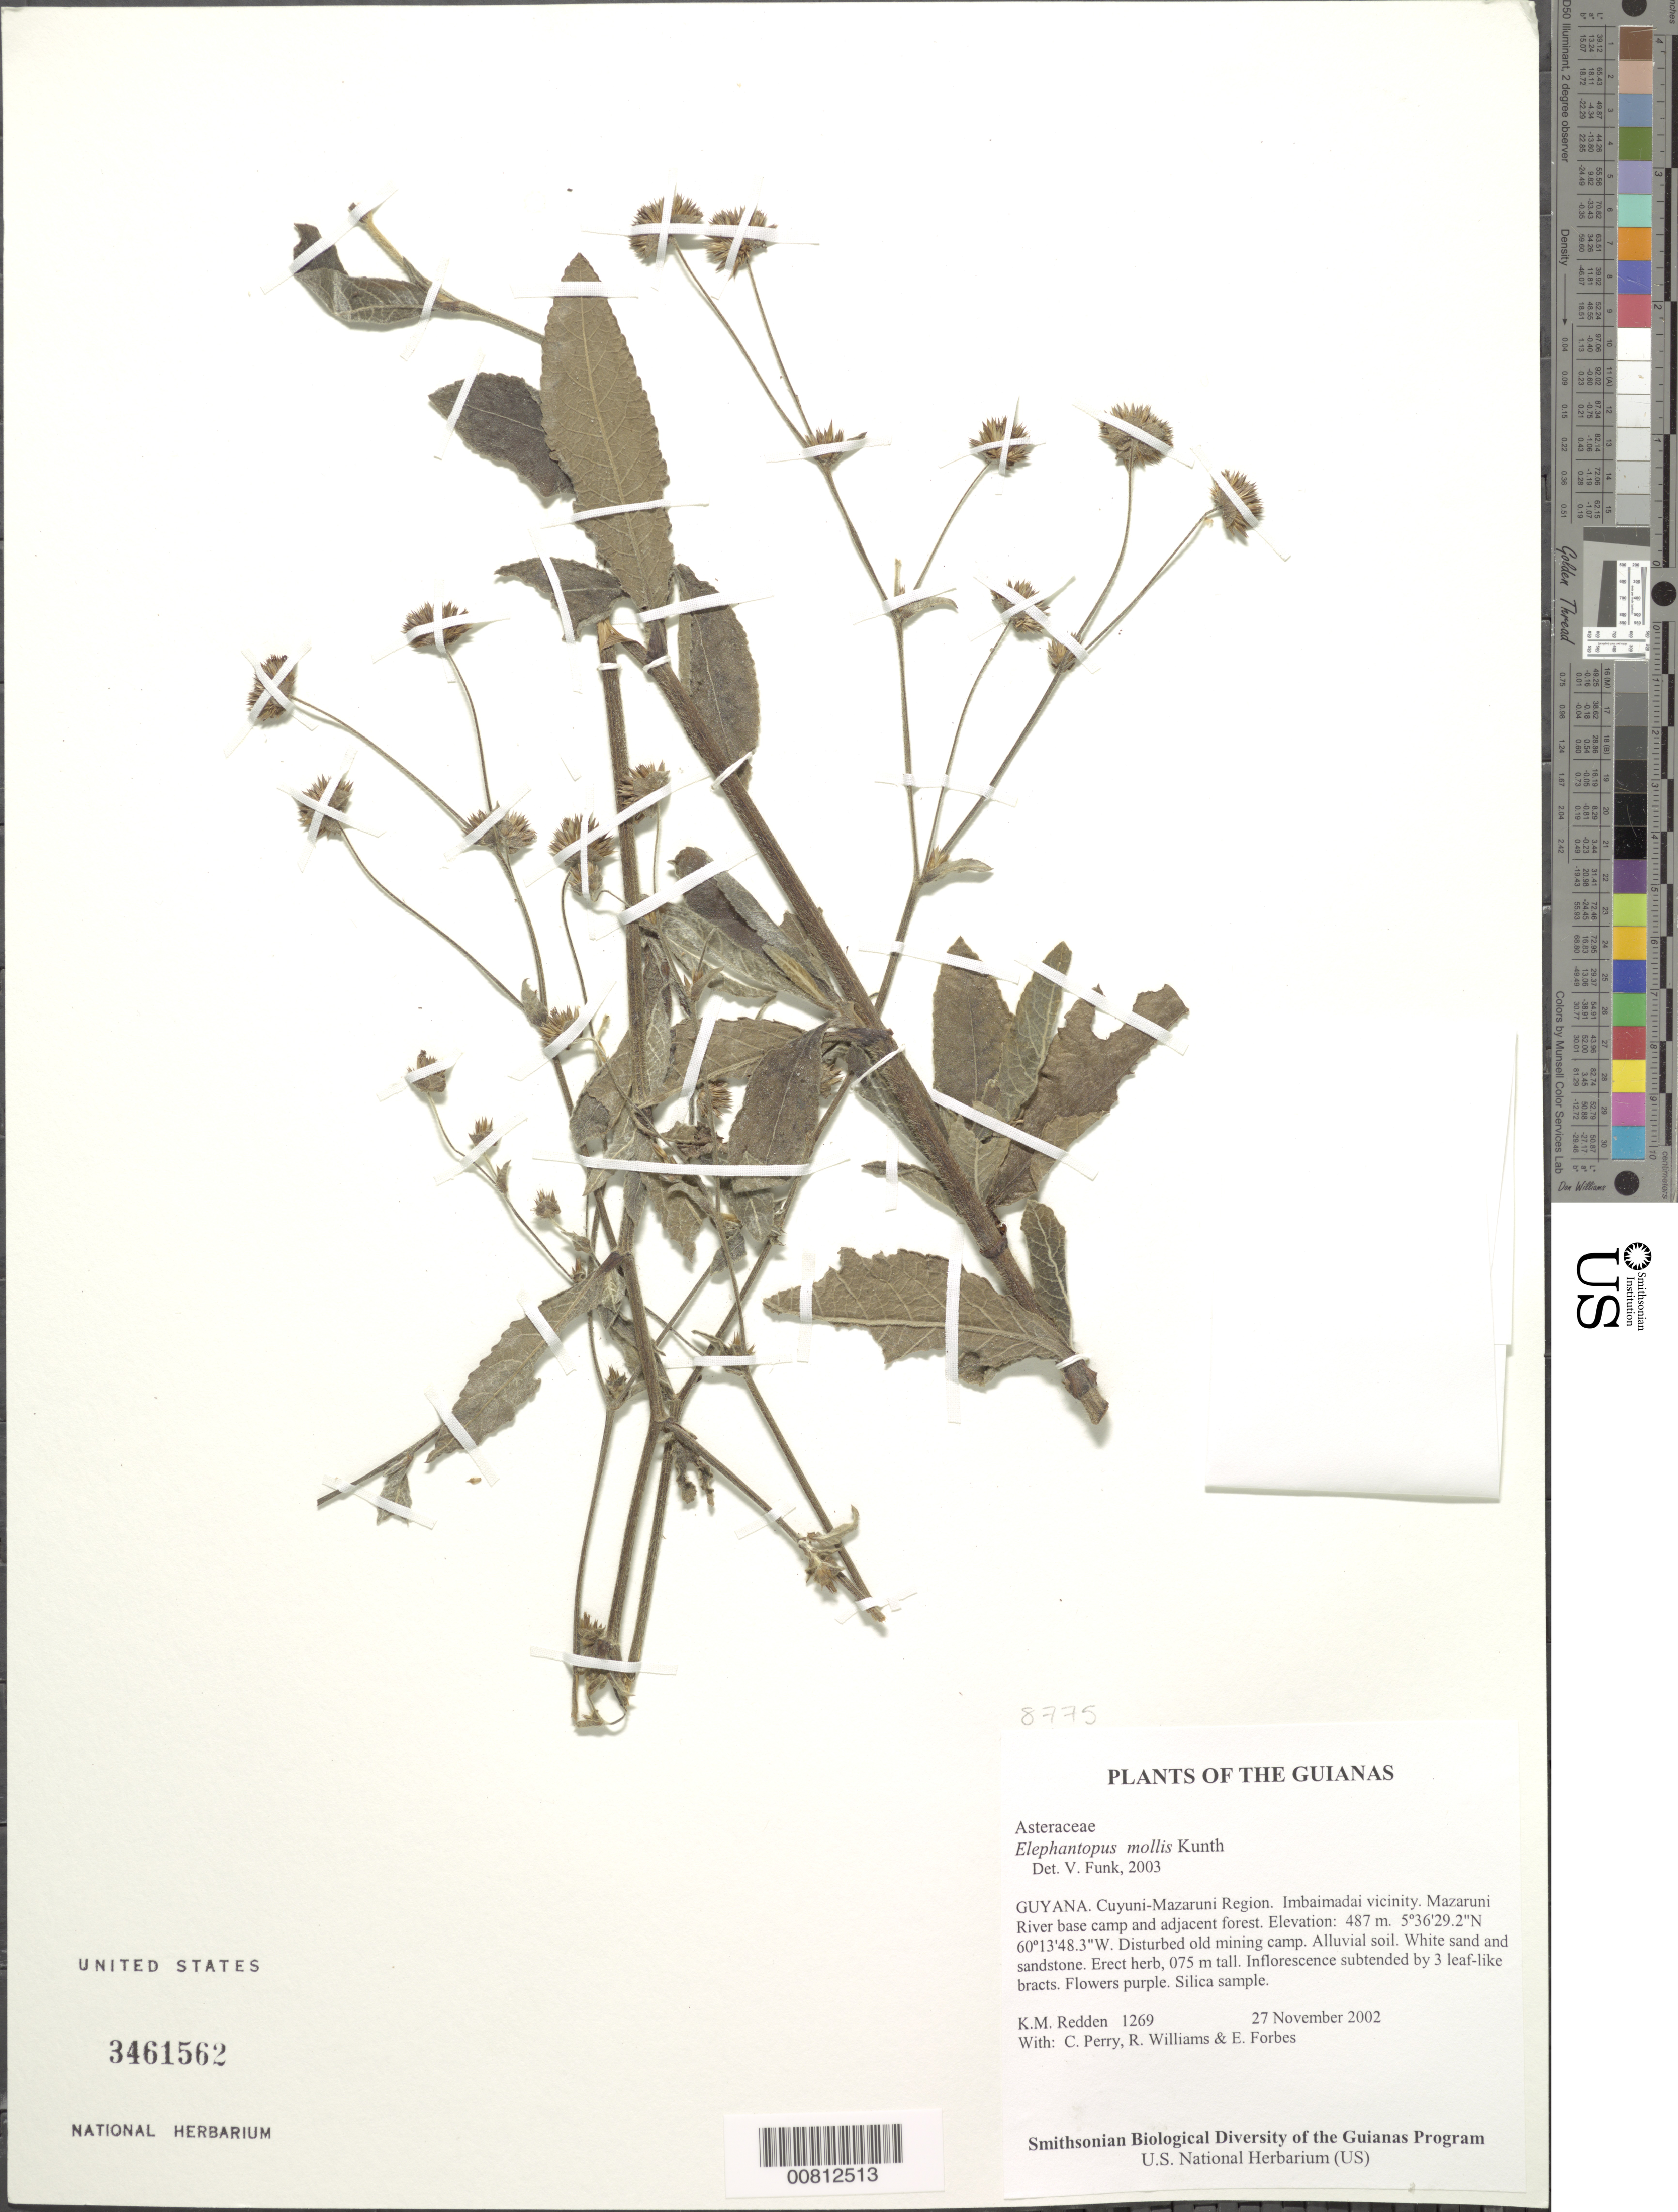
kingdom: Plantae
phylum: Tracheophyta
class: Magnoliopsida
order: Asterales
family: Asteraceae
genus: Elephantopus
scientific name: Elephantopus mollis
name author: Kunth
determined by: Funk, Vicki A., (BOT), Smithsonian Institution - National Museum of Natural History (UNITED STATES)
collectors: K. M. Redden, C. Perry, R. Williams & E. Forbes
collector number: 1269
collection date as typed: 27 November 2002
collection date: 2002-11-27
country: Guyana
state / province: Cuyuni-Mazaruni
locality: Imbaimadai vicinity. Mazaruni River base camp and adjacent forest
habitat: Disturbed old mining camp. Alluvial soil. White sand and sandstone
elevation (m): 487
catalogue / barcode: US 3461562